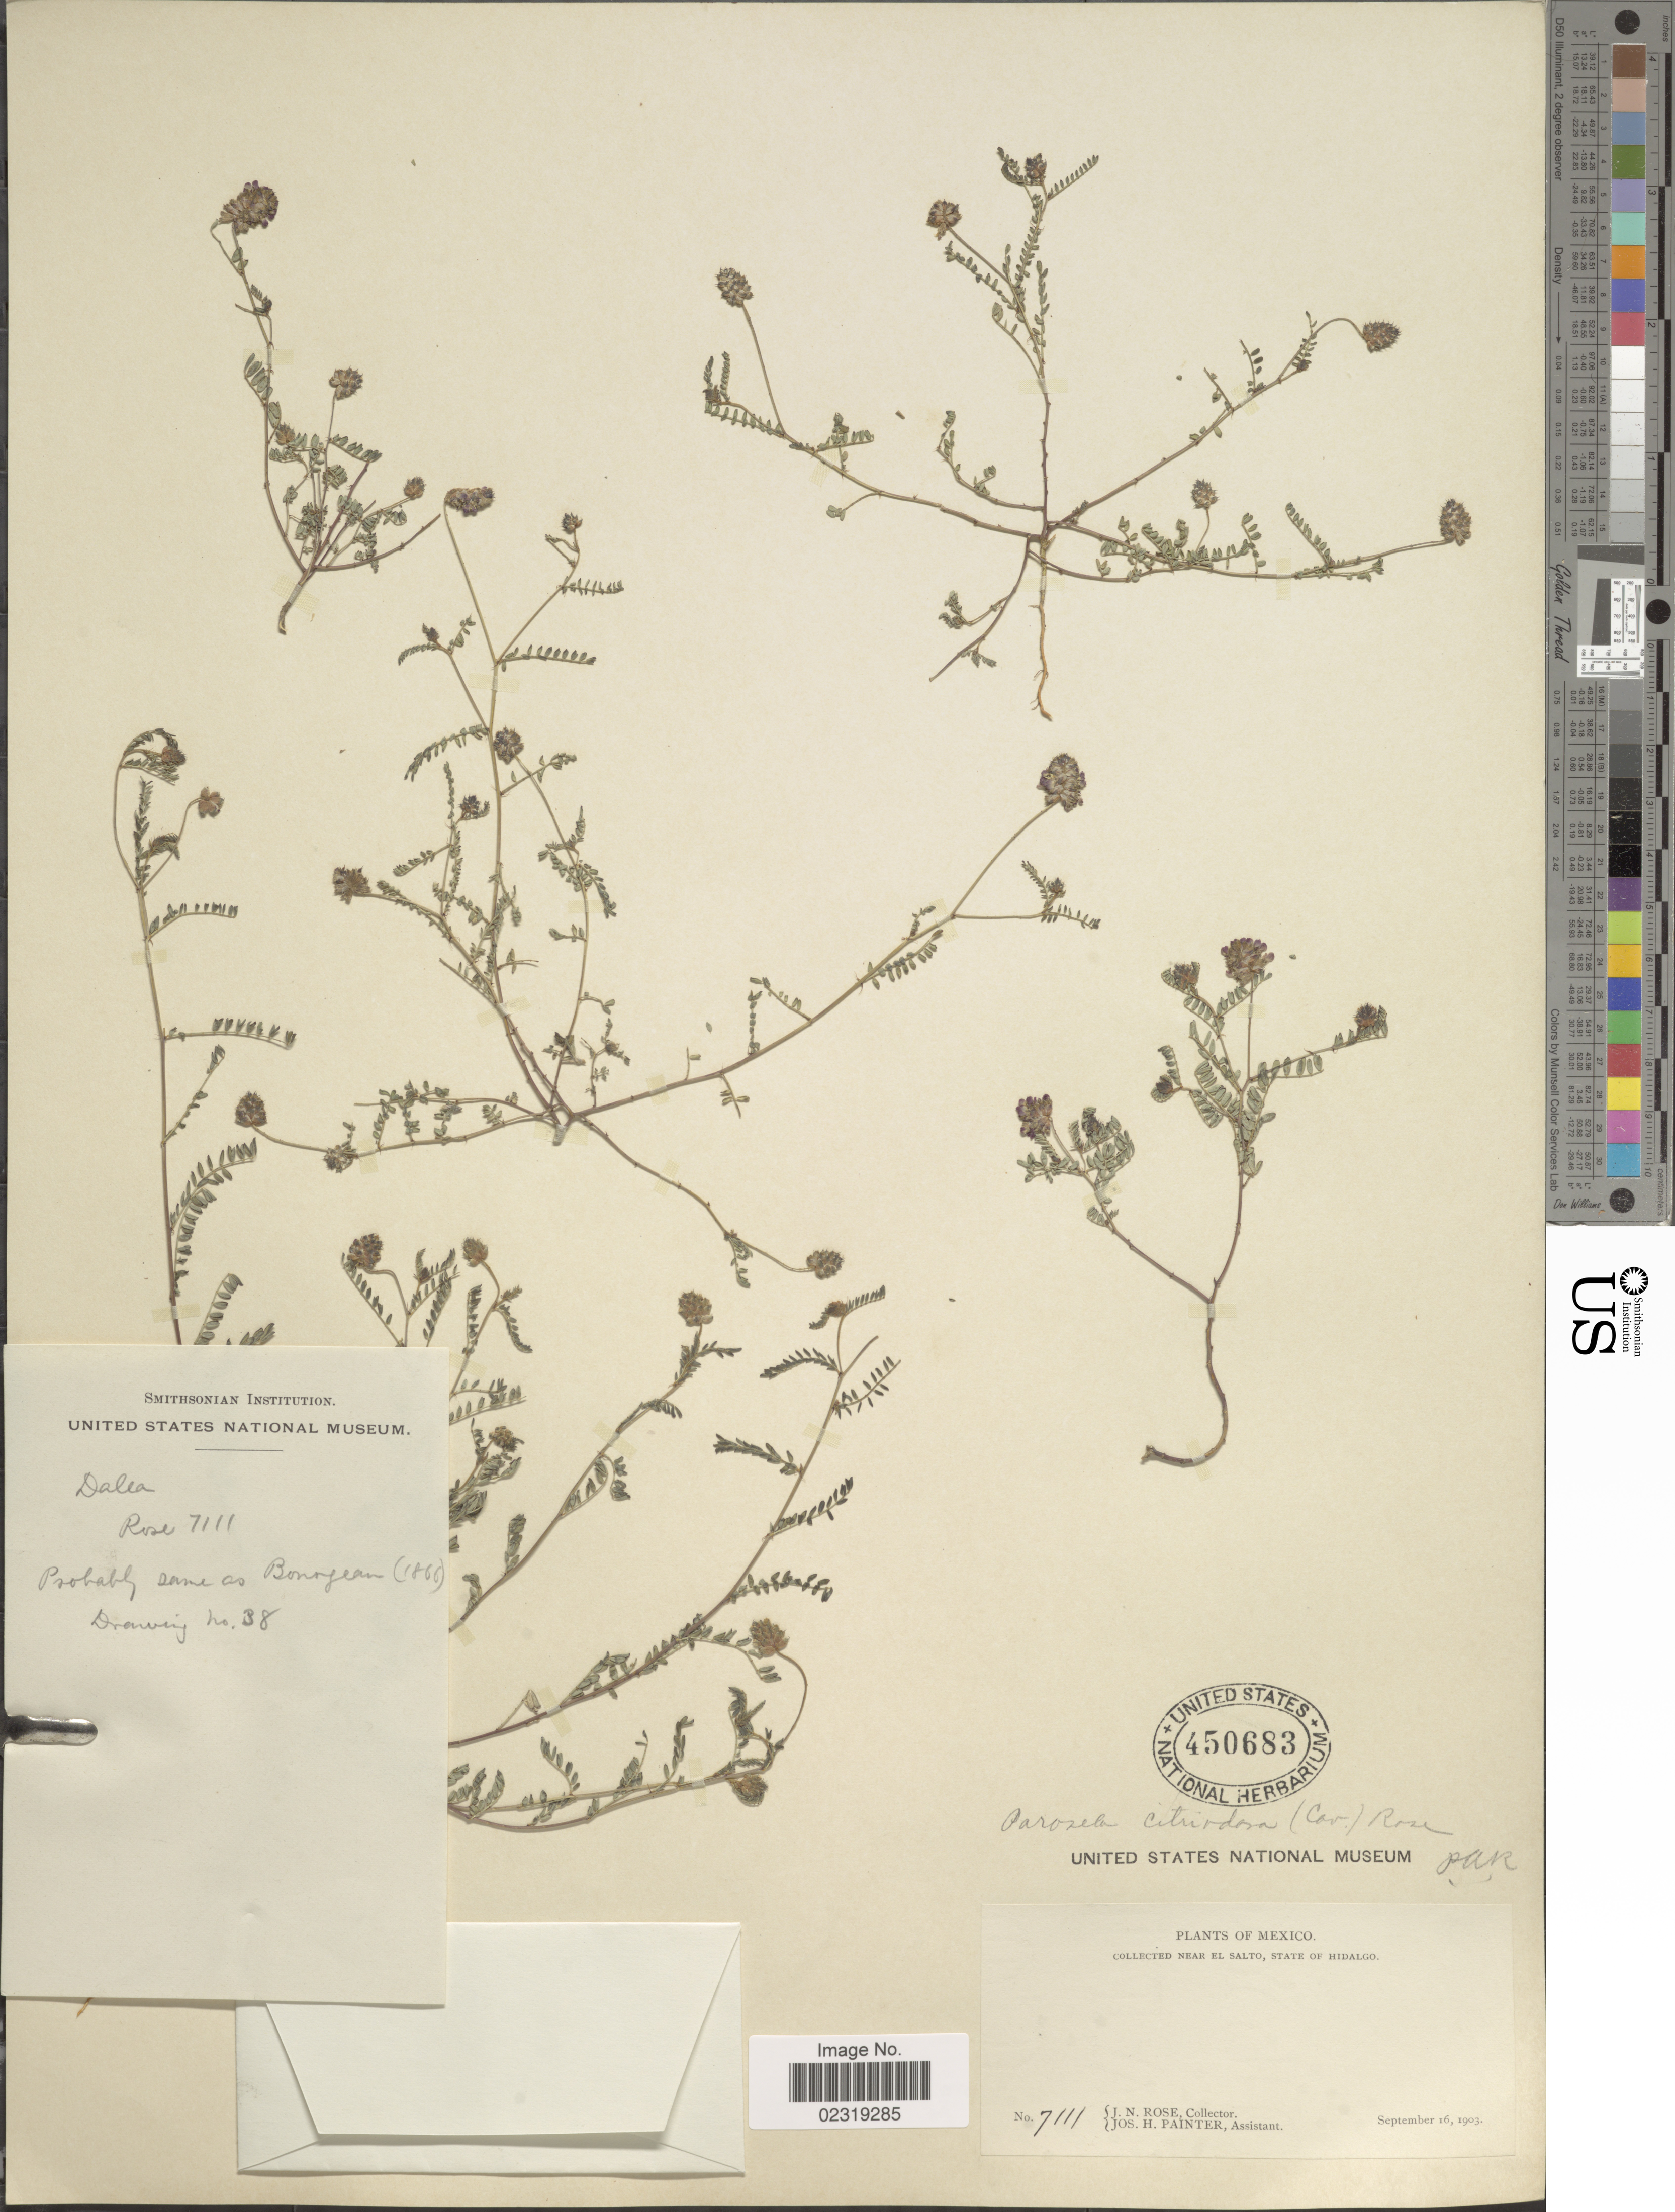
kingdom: Plantae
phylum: Tracheophyta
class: Magnoliopsida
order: Fabales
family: Fabaceae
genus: Dalea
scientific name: Dalea foliolosa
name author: (Aiton) Barneby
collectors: J. N. Rose & J. H. Painter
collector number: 7111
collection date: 1903-09-16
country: Mexico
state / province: Hidalgo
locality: Near El Salto, State of Hidalgo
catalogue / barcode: US 450683